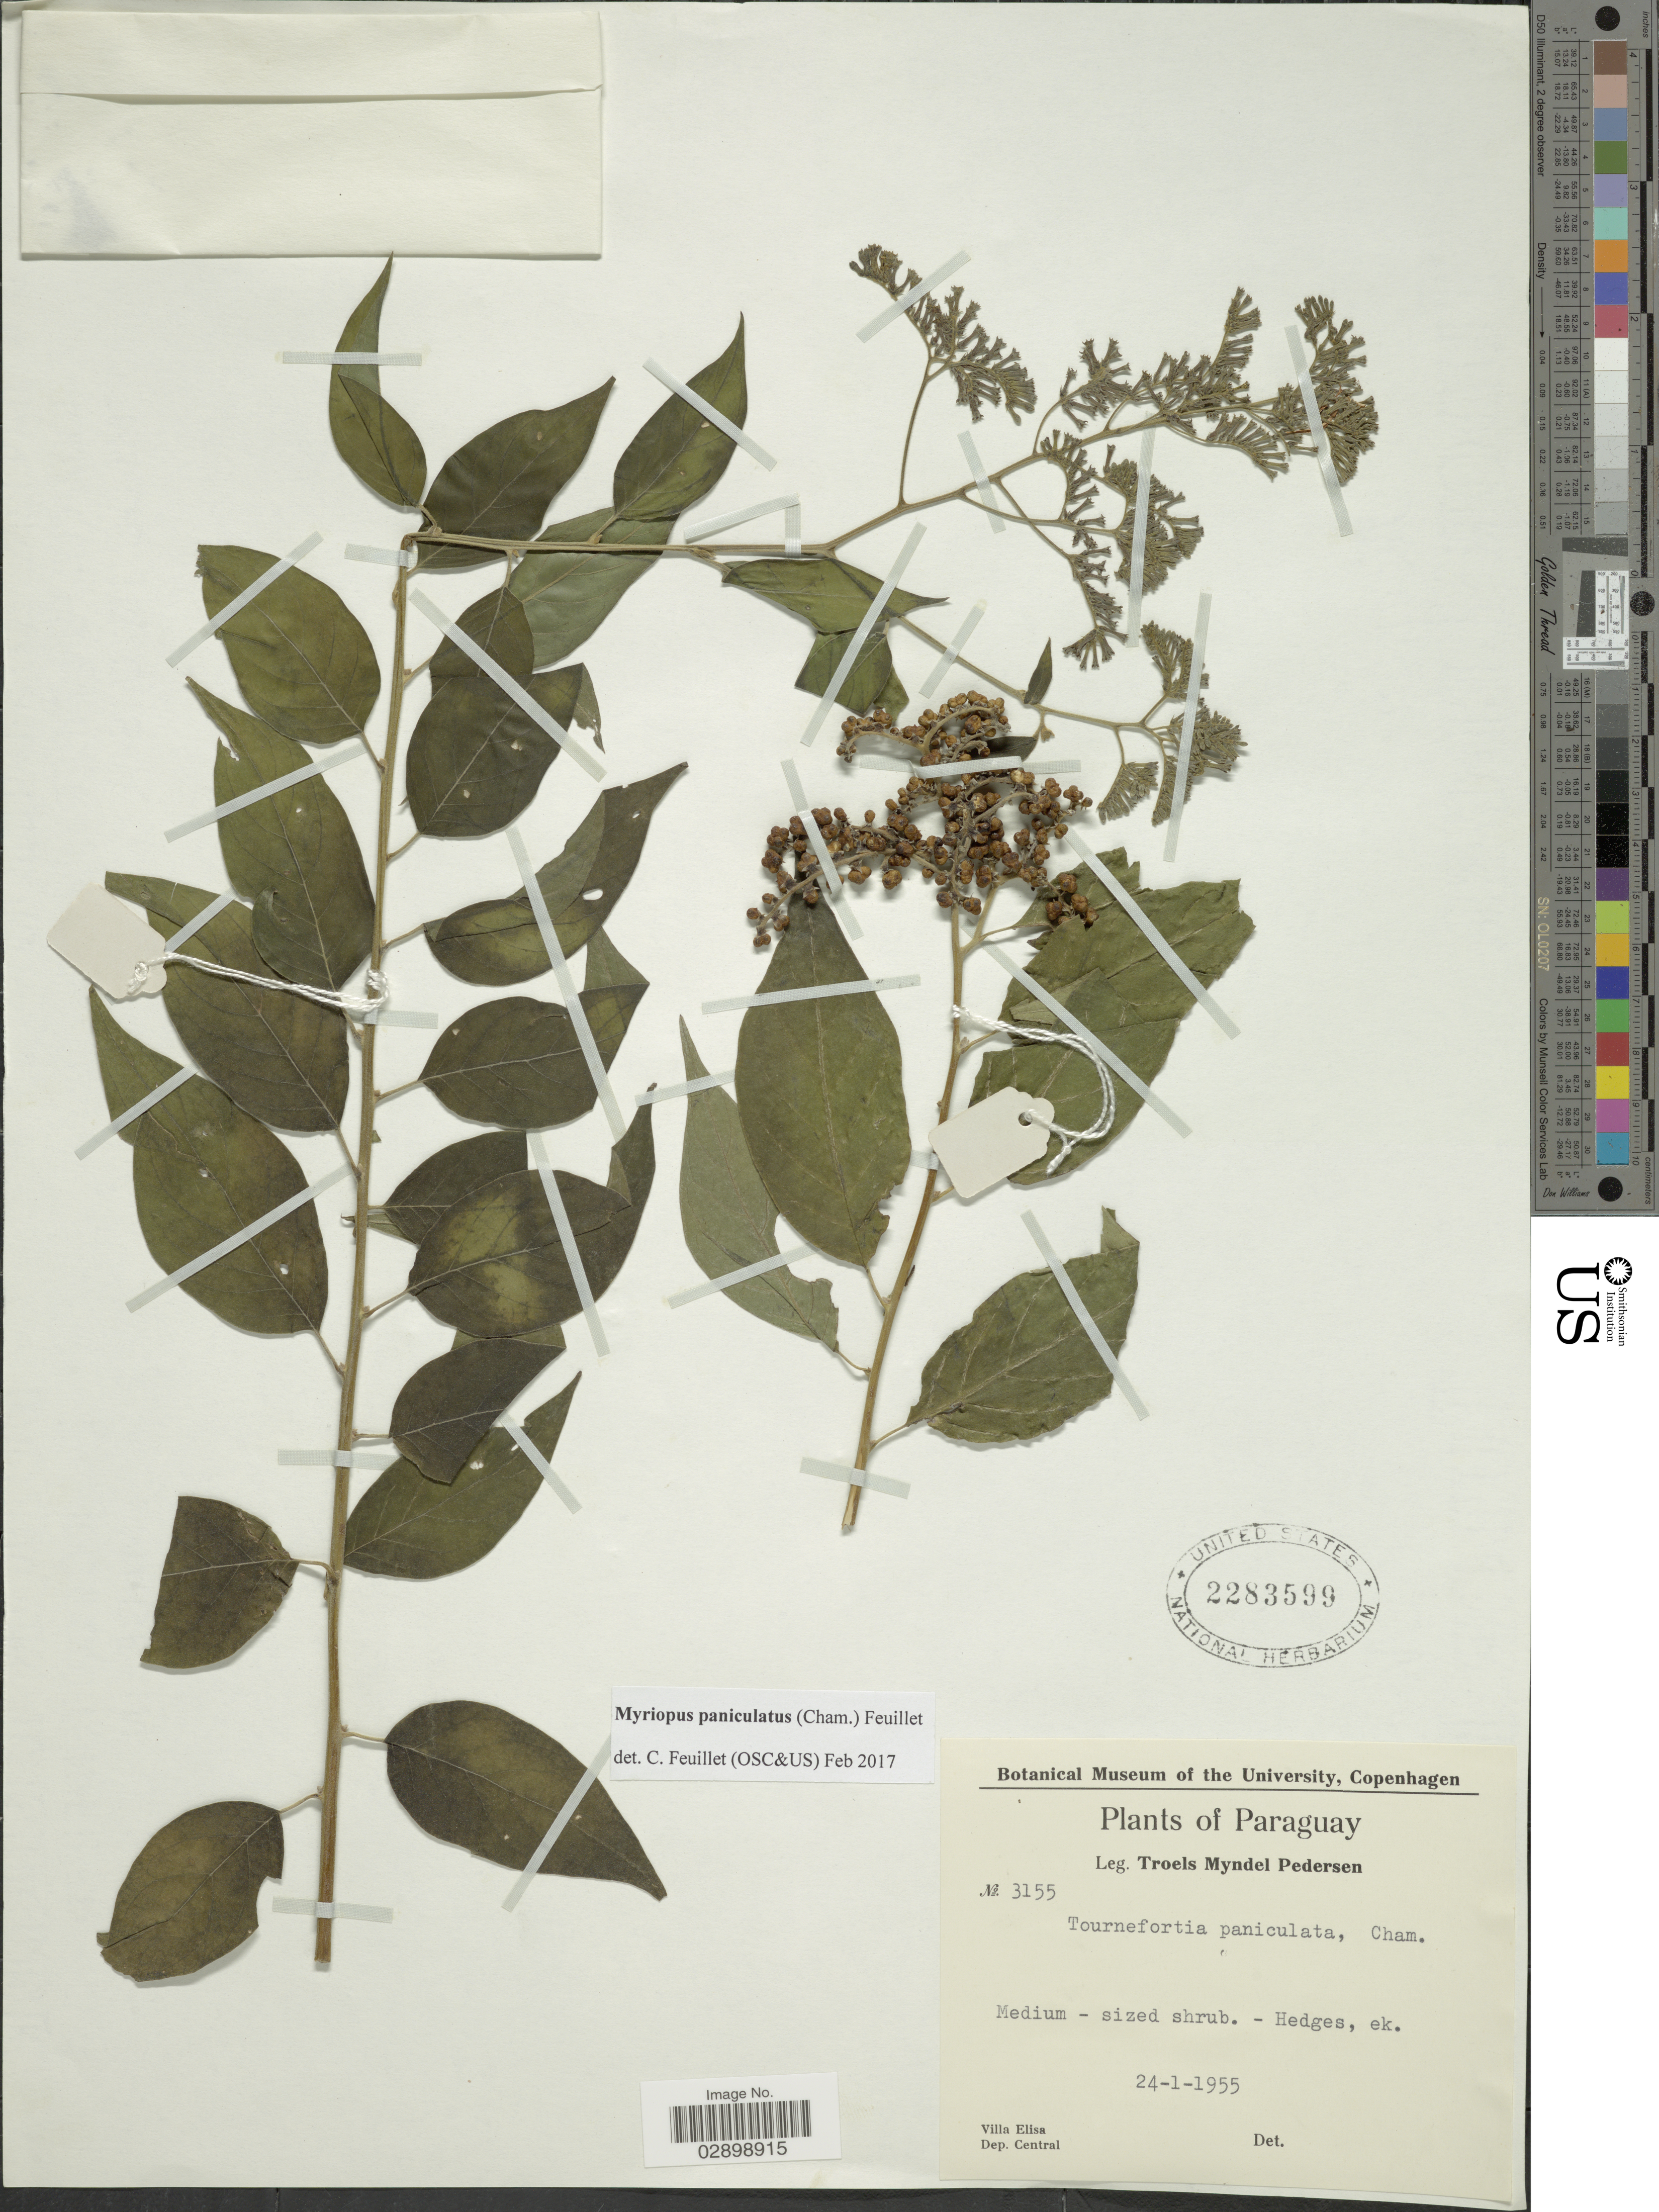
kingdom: Plantae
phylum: Tracheophyta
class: Magnoliopsida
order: Boraginales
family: Heliotropiaceae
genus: Myriopus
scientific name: Myriopus paniculatus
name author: (Cham.) Feuillet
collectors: T. Pederson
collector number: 3155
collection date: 1955-01-24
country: Paraguay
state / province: Central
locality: Villa Elisa. Dep. Central.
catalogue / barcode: US 2283599